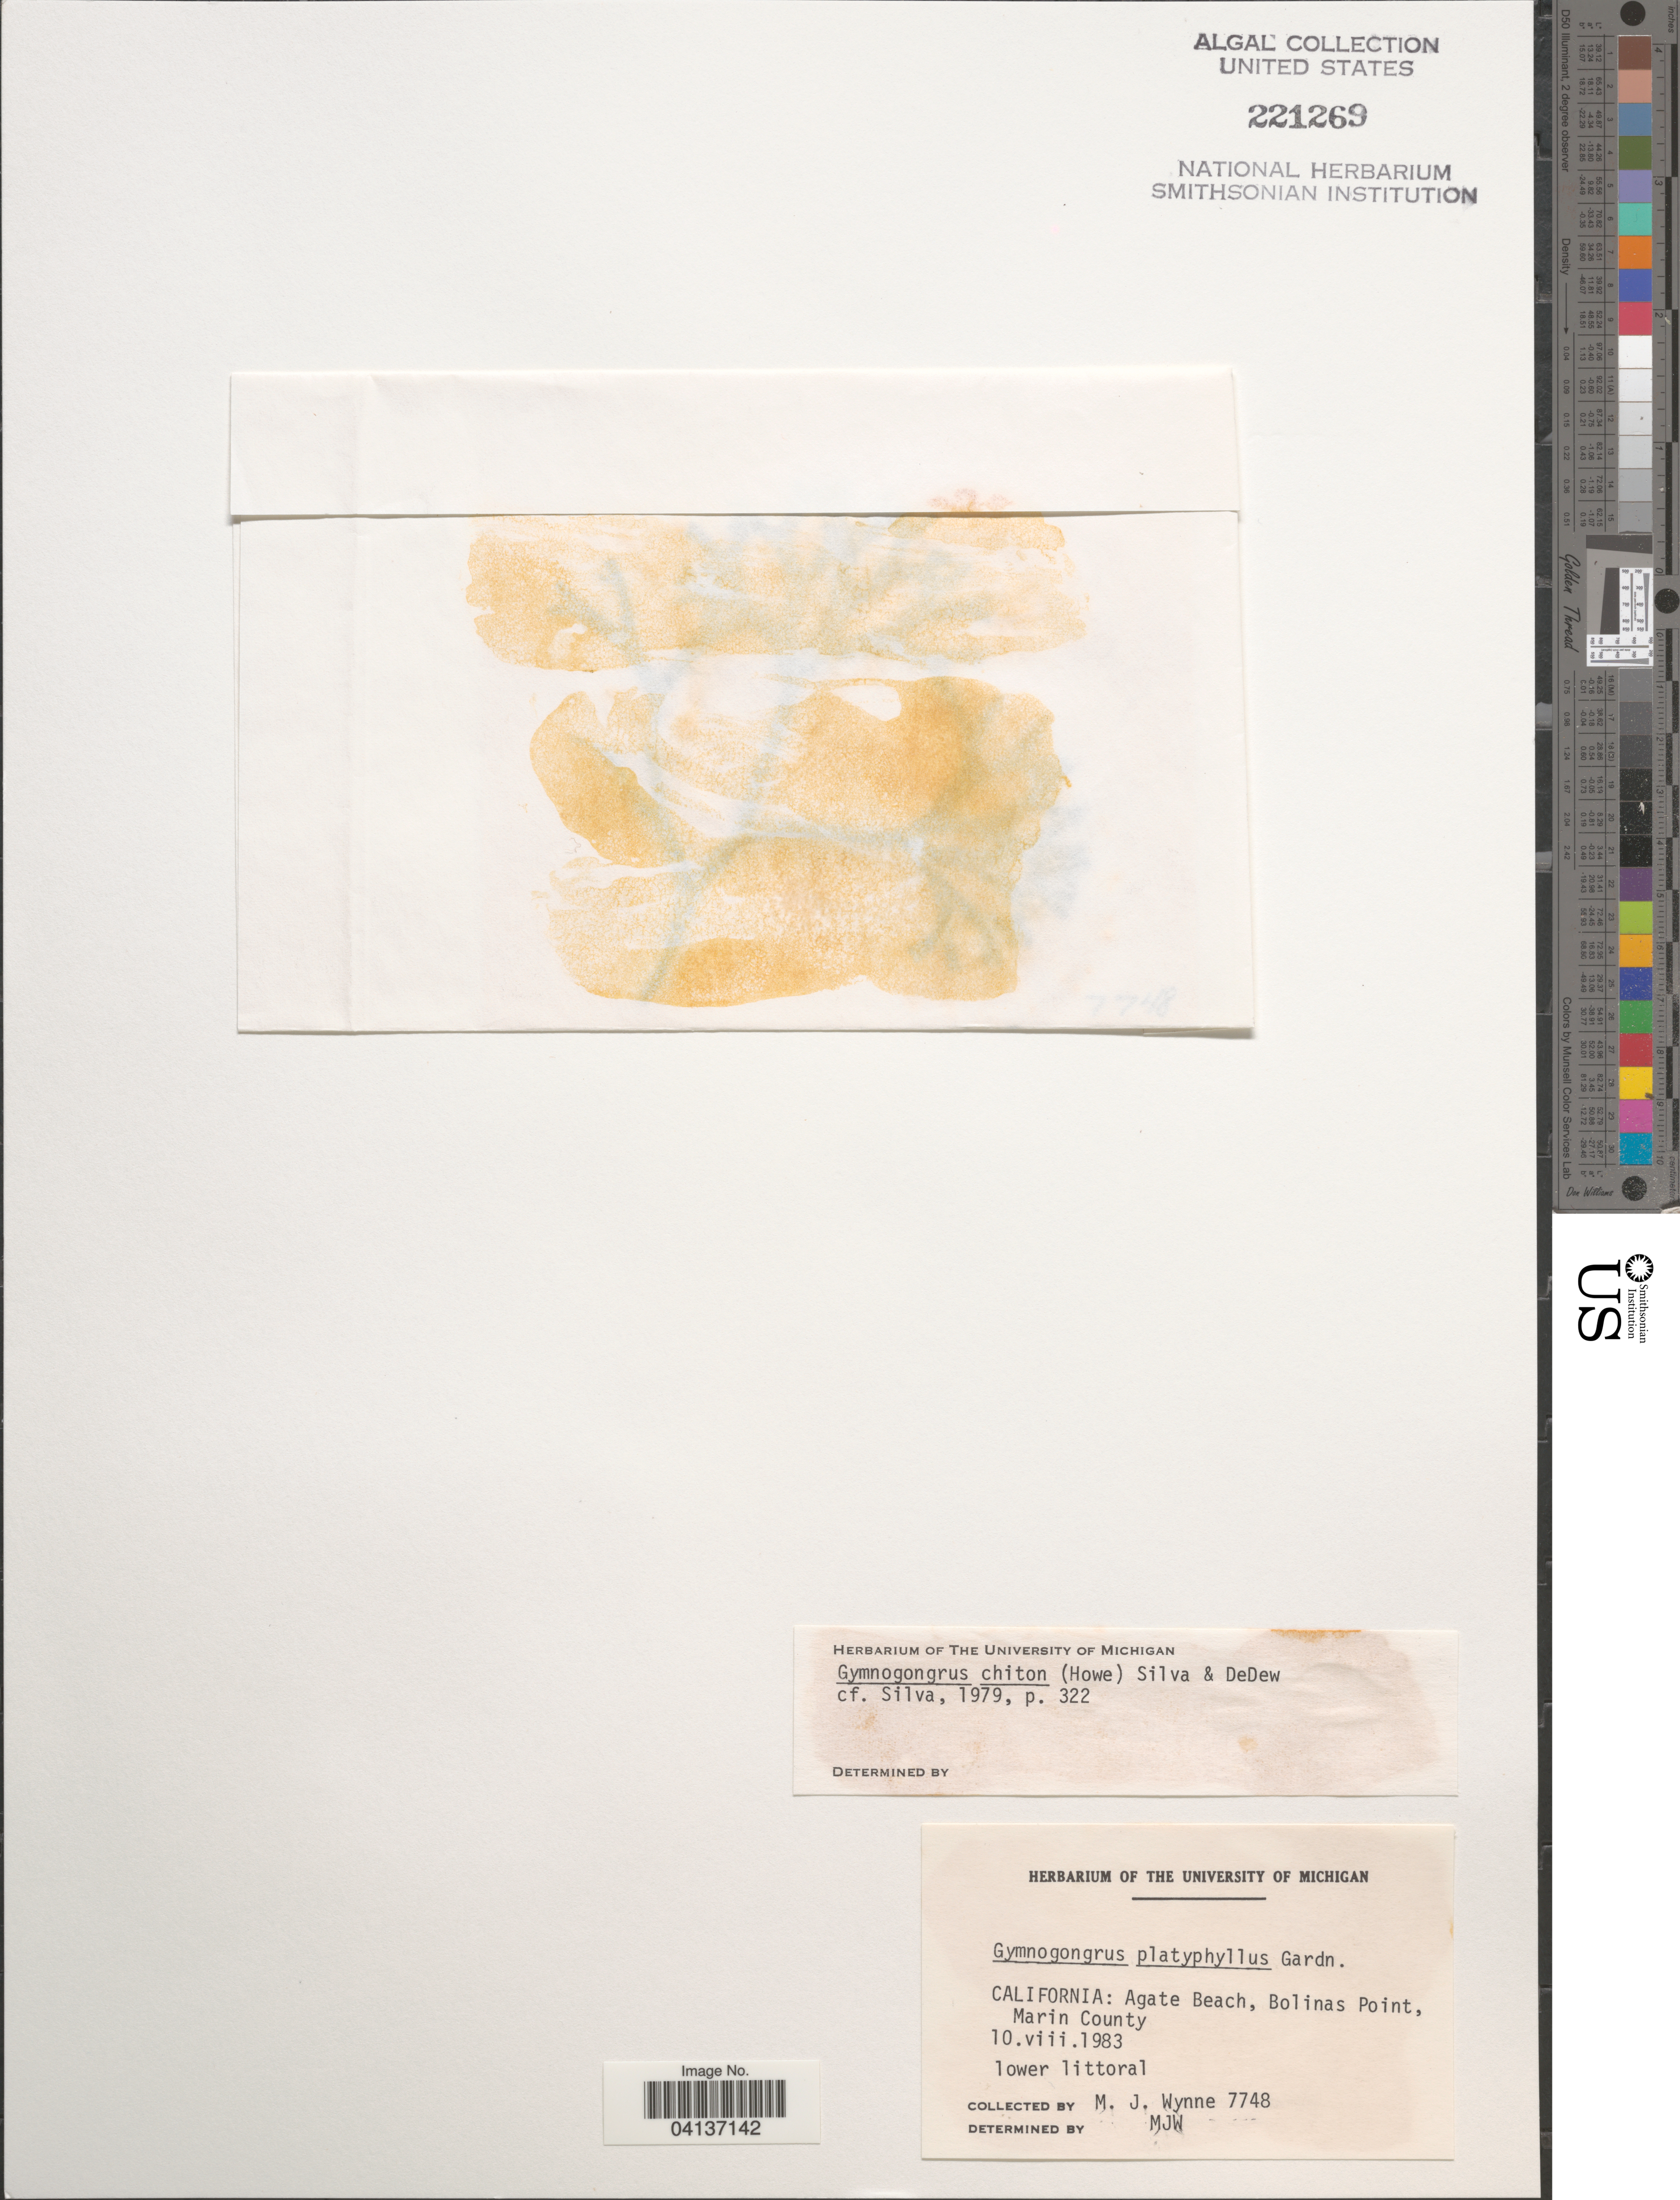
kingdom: Plantae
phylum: Rhodophyta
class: Florideophyceae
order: Gigartinales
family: Phyllophoraceae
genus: Fredericqia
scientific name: Fredericqia chiton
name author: (M. Howe) C.A. Maggs et al.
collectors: M.J. Wynne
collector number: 7748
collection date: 1983-08-10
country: United States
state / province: California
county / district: Marin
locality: Agate Beach, Bolinas Point, Marin County.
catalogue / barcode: US 221269